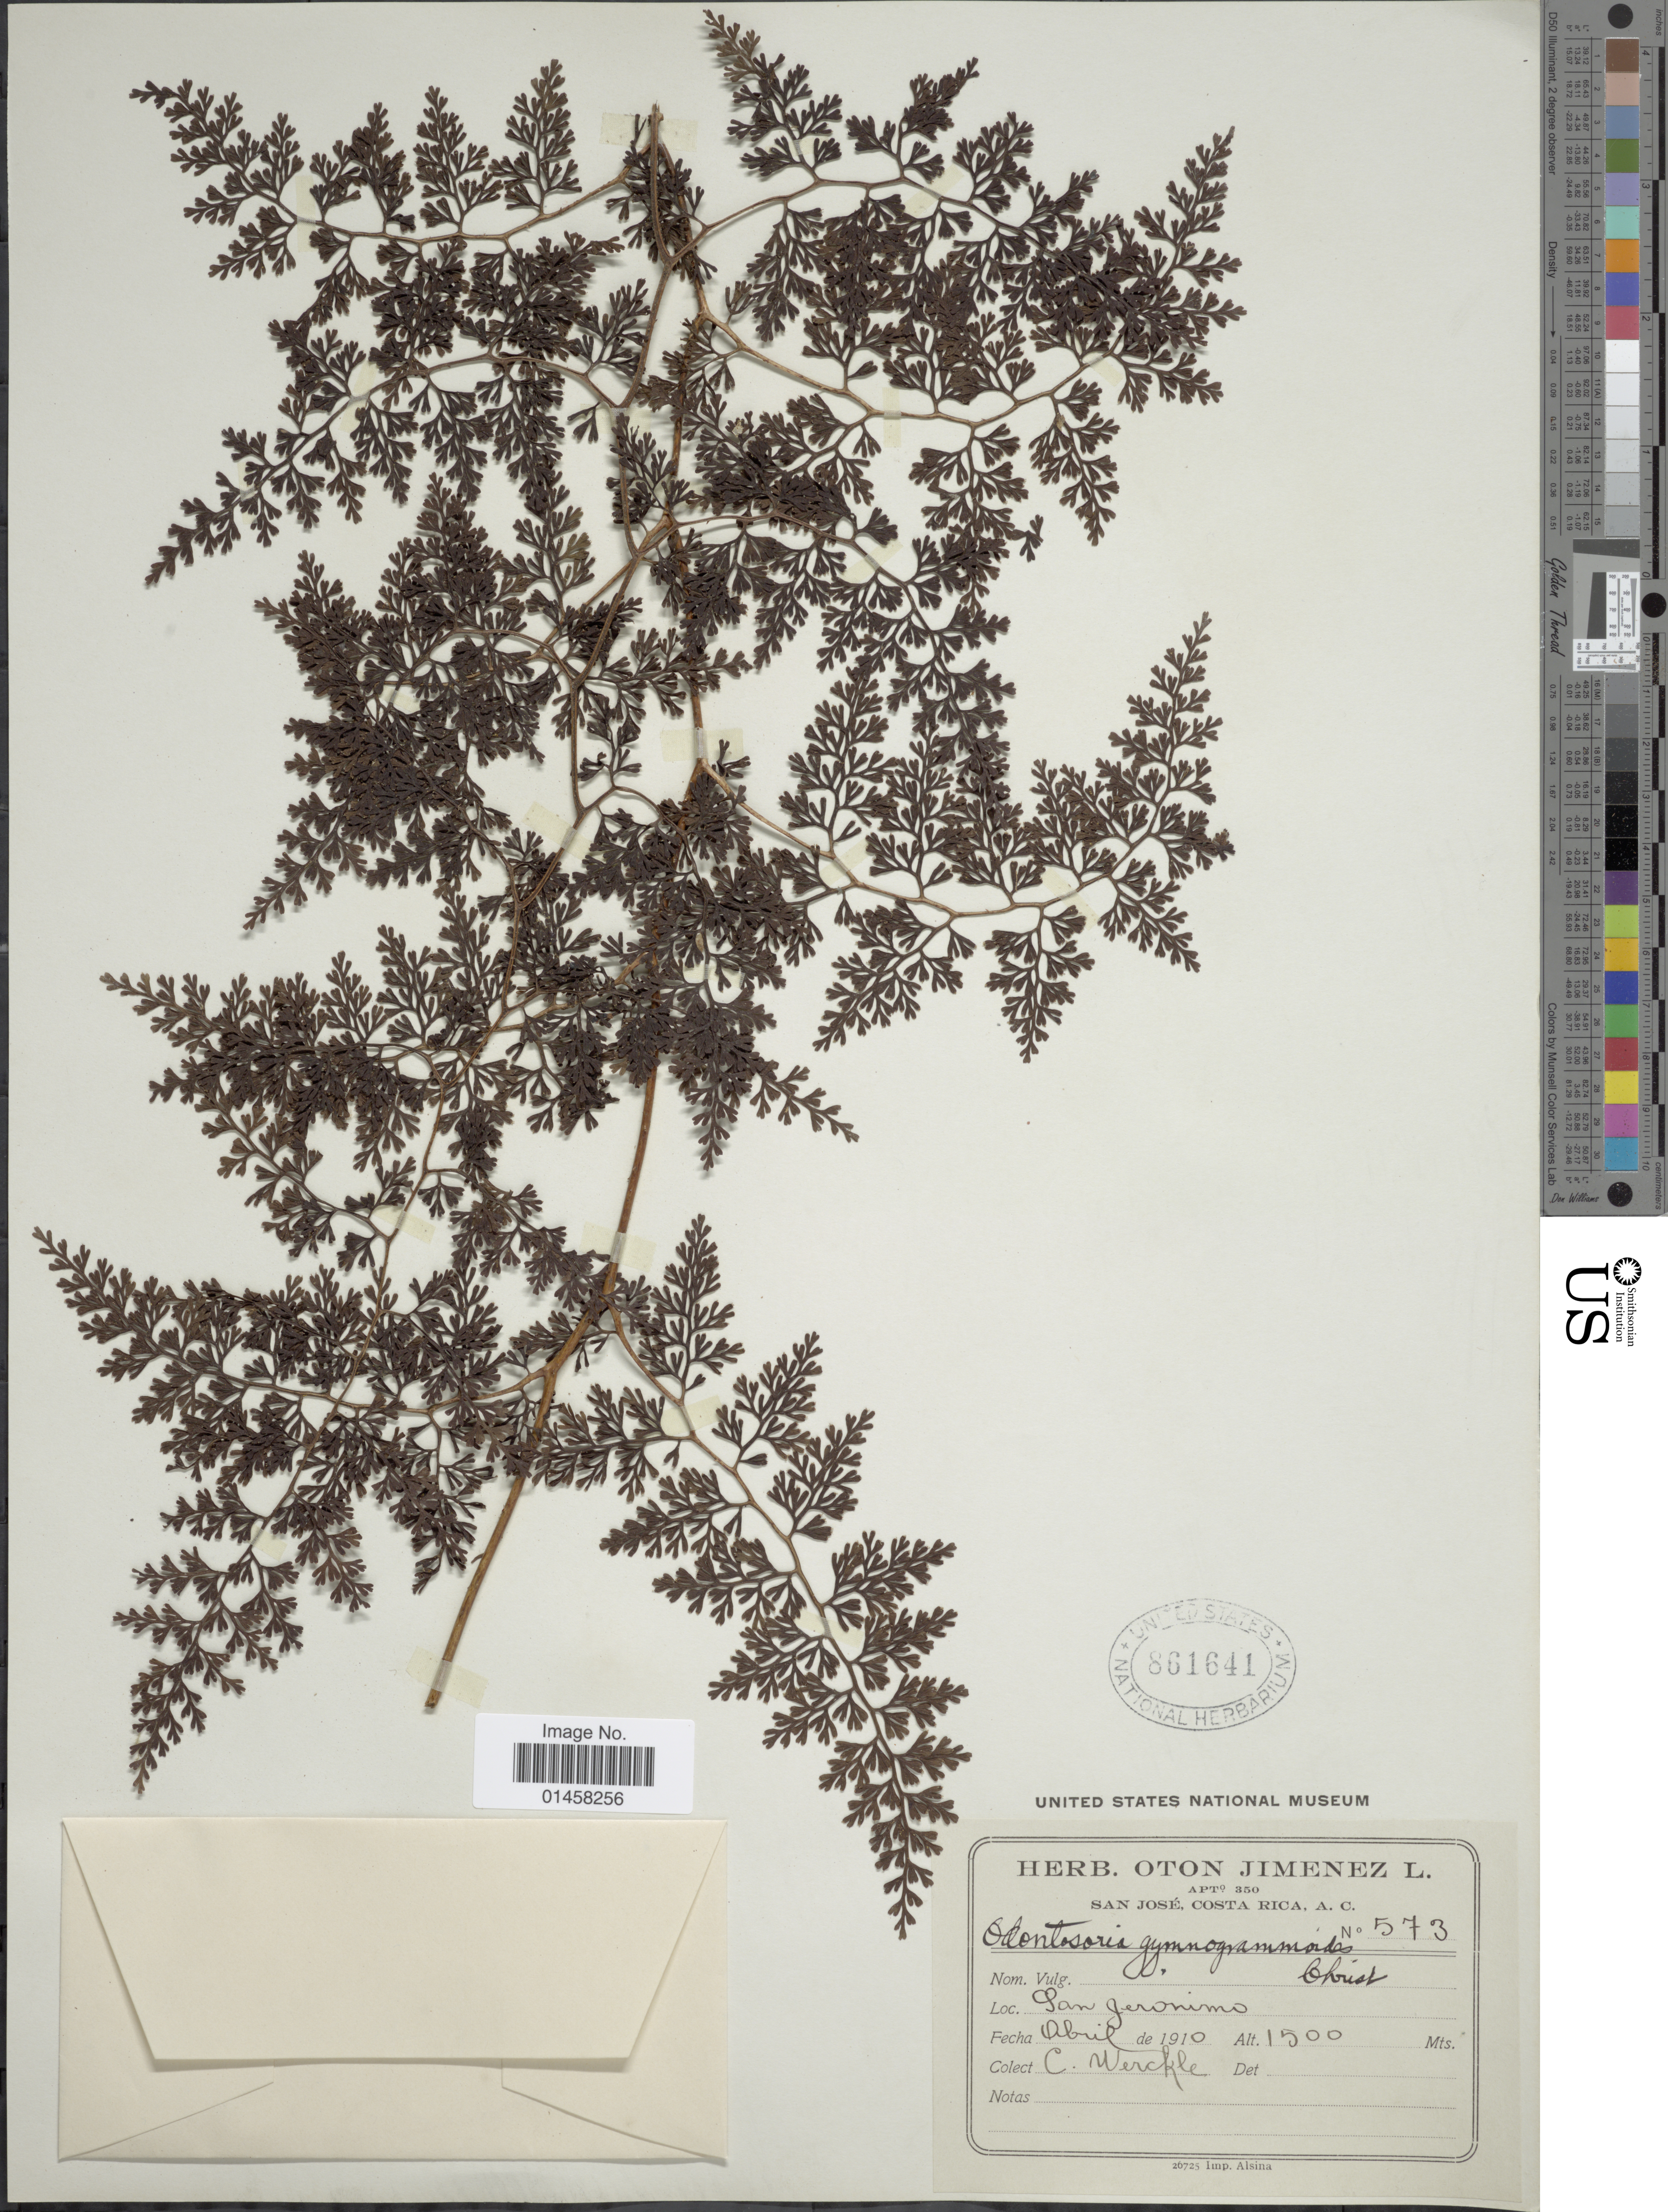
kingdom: Plantae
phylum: Tracheophyta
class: Polypodiopsida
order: Polypodiales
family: Lindsaeaceae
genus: Odontosoria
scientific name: Odontosoria gymnogrammoides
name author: Christ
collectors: C. Wercklé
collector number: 573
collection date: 1910-04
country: Costa Rica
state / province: San José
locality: San Jeronimo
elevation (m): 1500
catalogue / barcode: US 861641